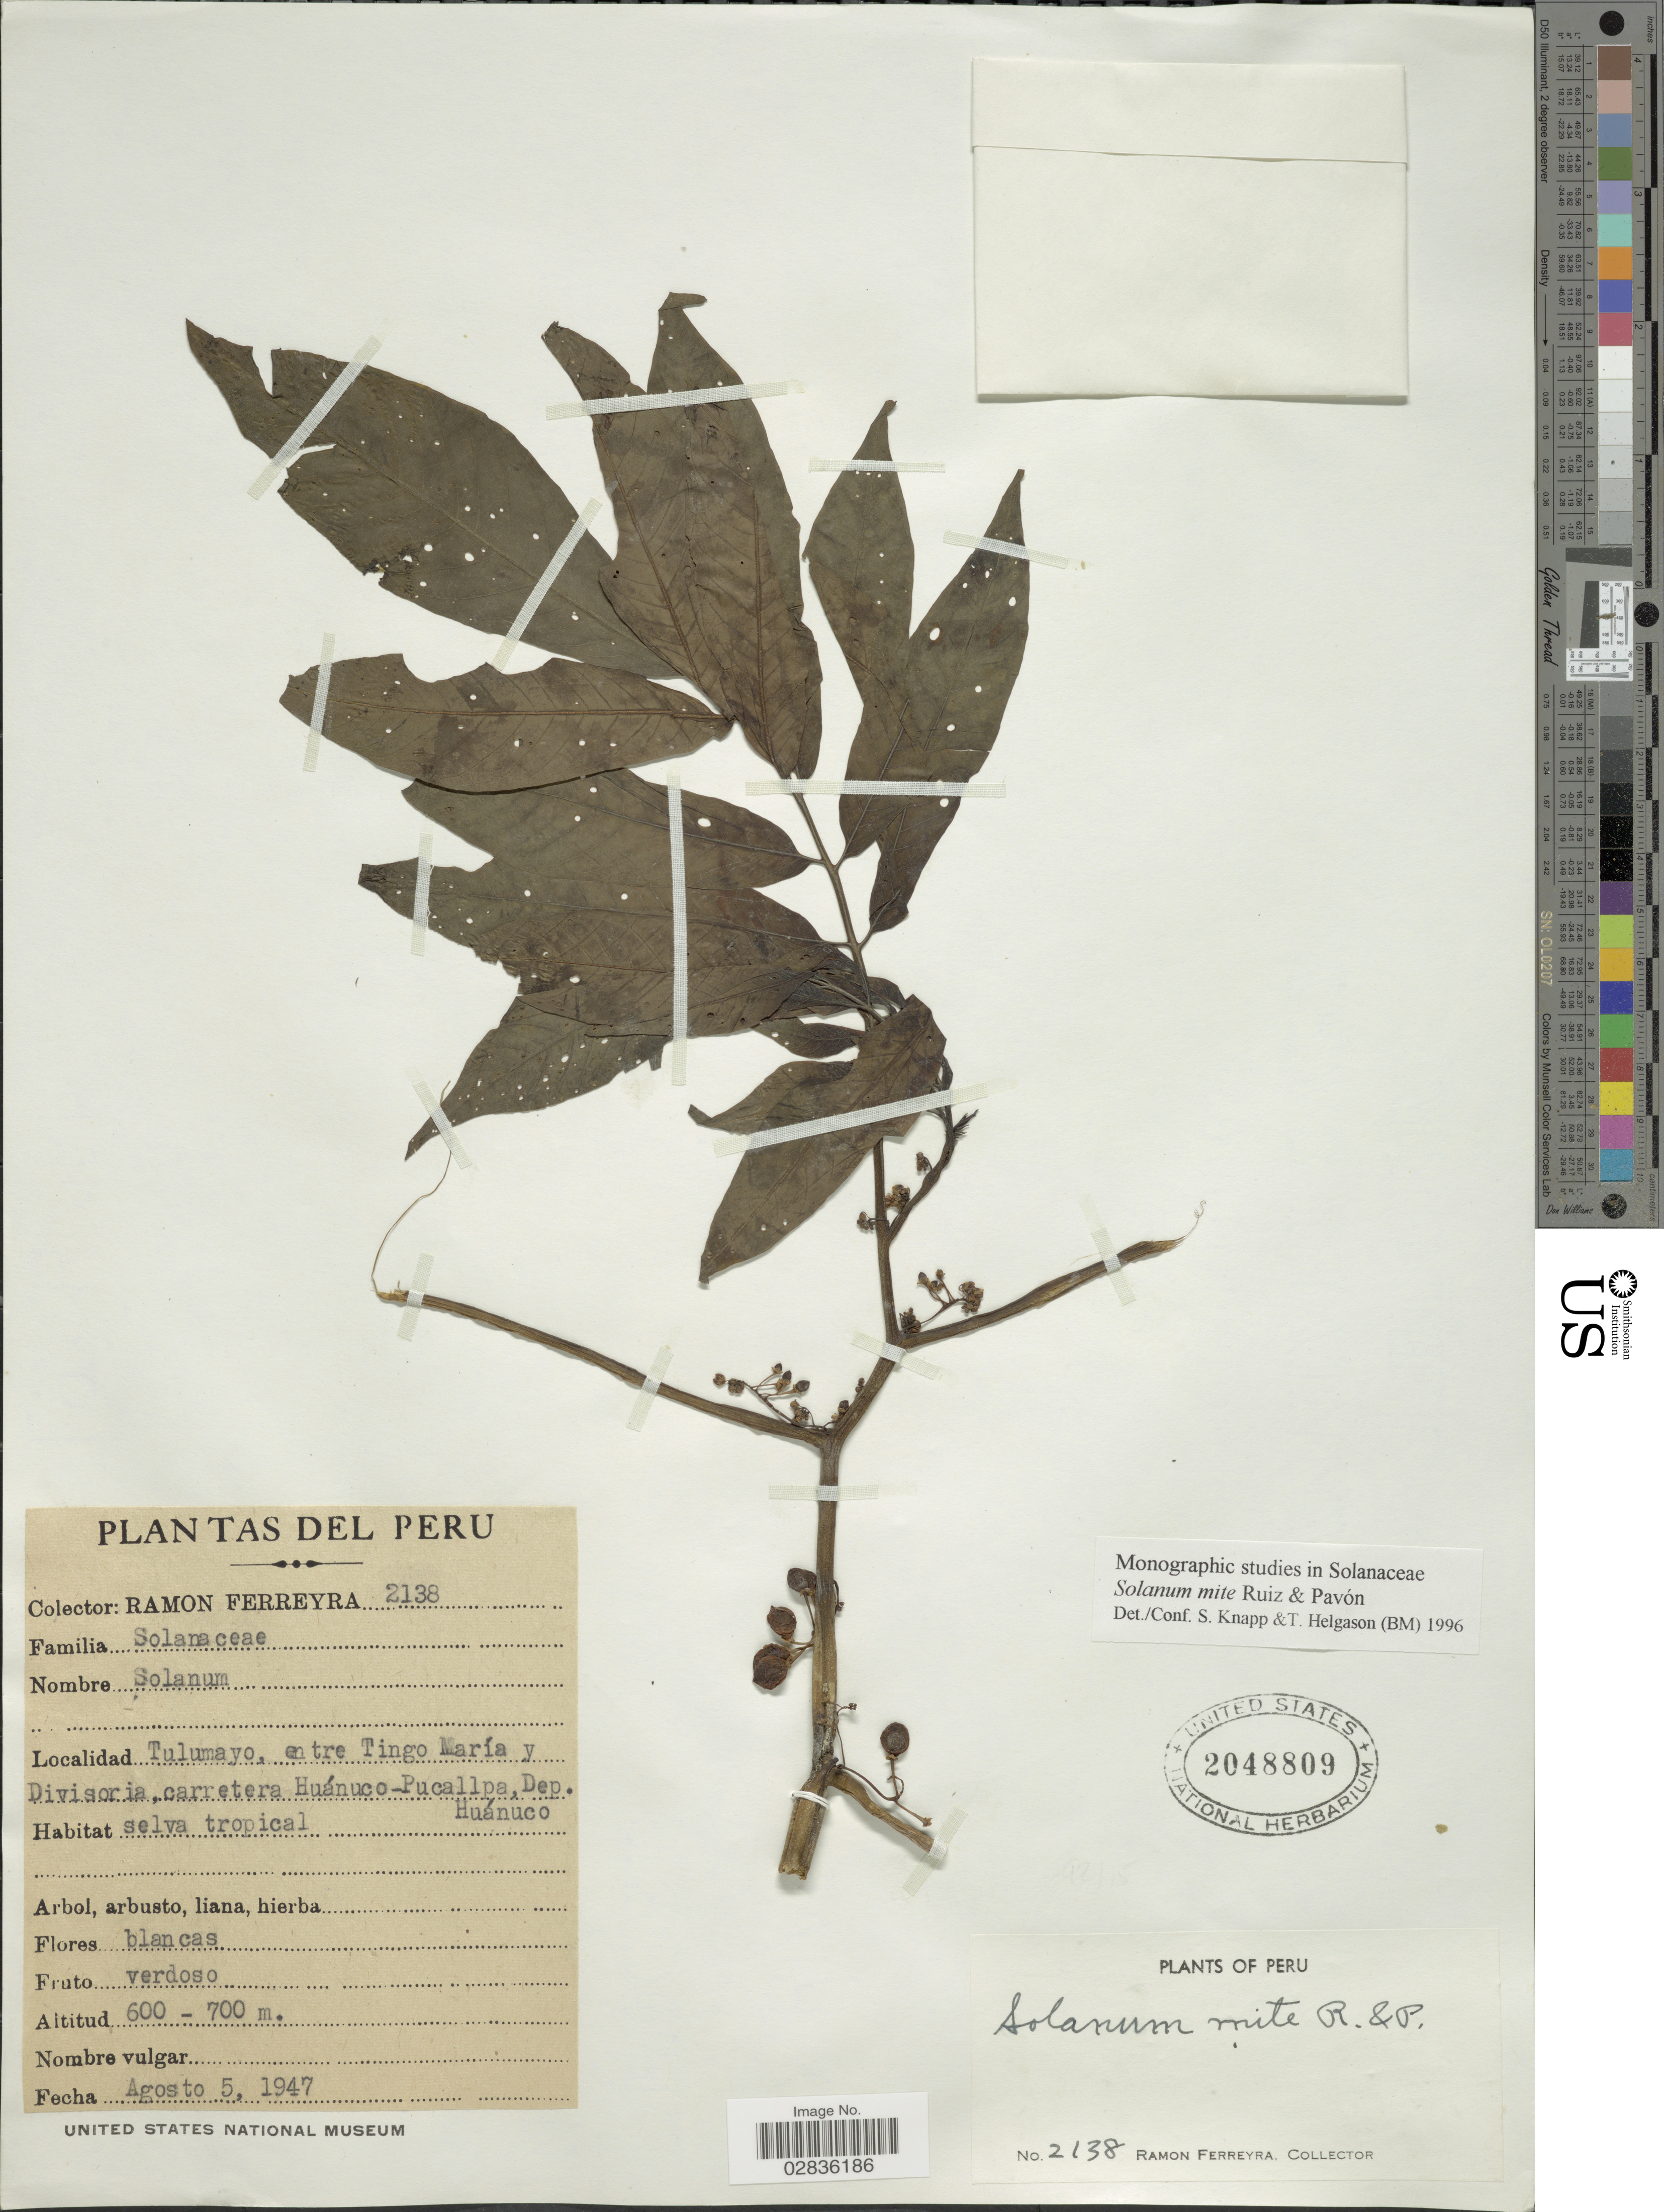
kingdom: Plantae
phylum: Tracheophyta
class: Magnoliopsida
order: Solanales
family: Solanaceae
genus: Solanum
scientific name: Solanum mite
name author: Ruiz & Pav.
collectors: R. A. Ferreyra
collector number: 2138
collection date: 1947-08-05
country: Peru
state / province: Huánuco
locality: Tulumayo, entre Tingo María y Divisoria, carretera Huánuco-Pucallpa, Dep. Huánuco.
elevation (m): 600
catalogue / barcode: US 2048809